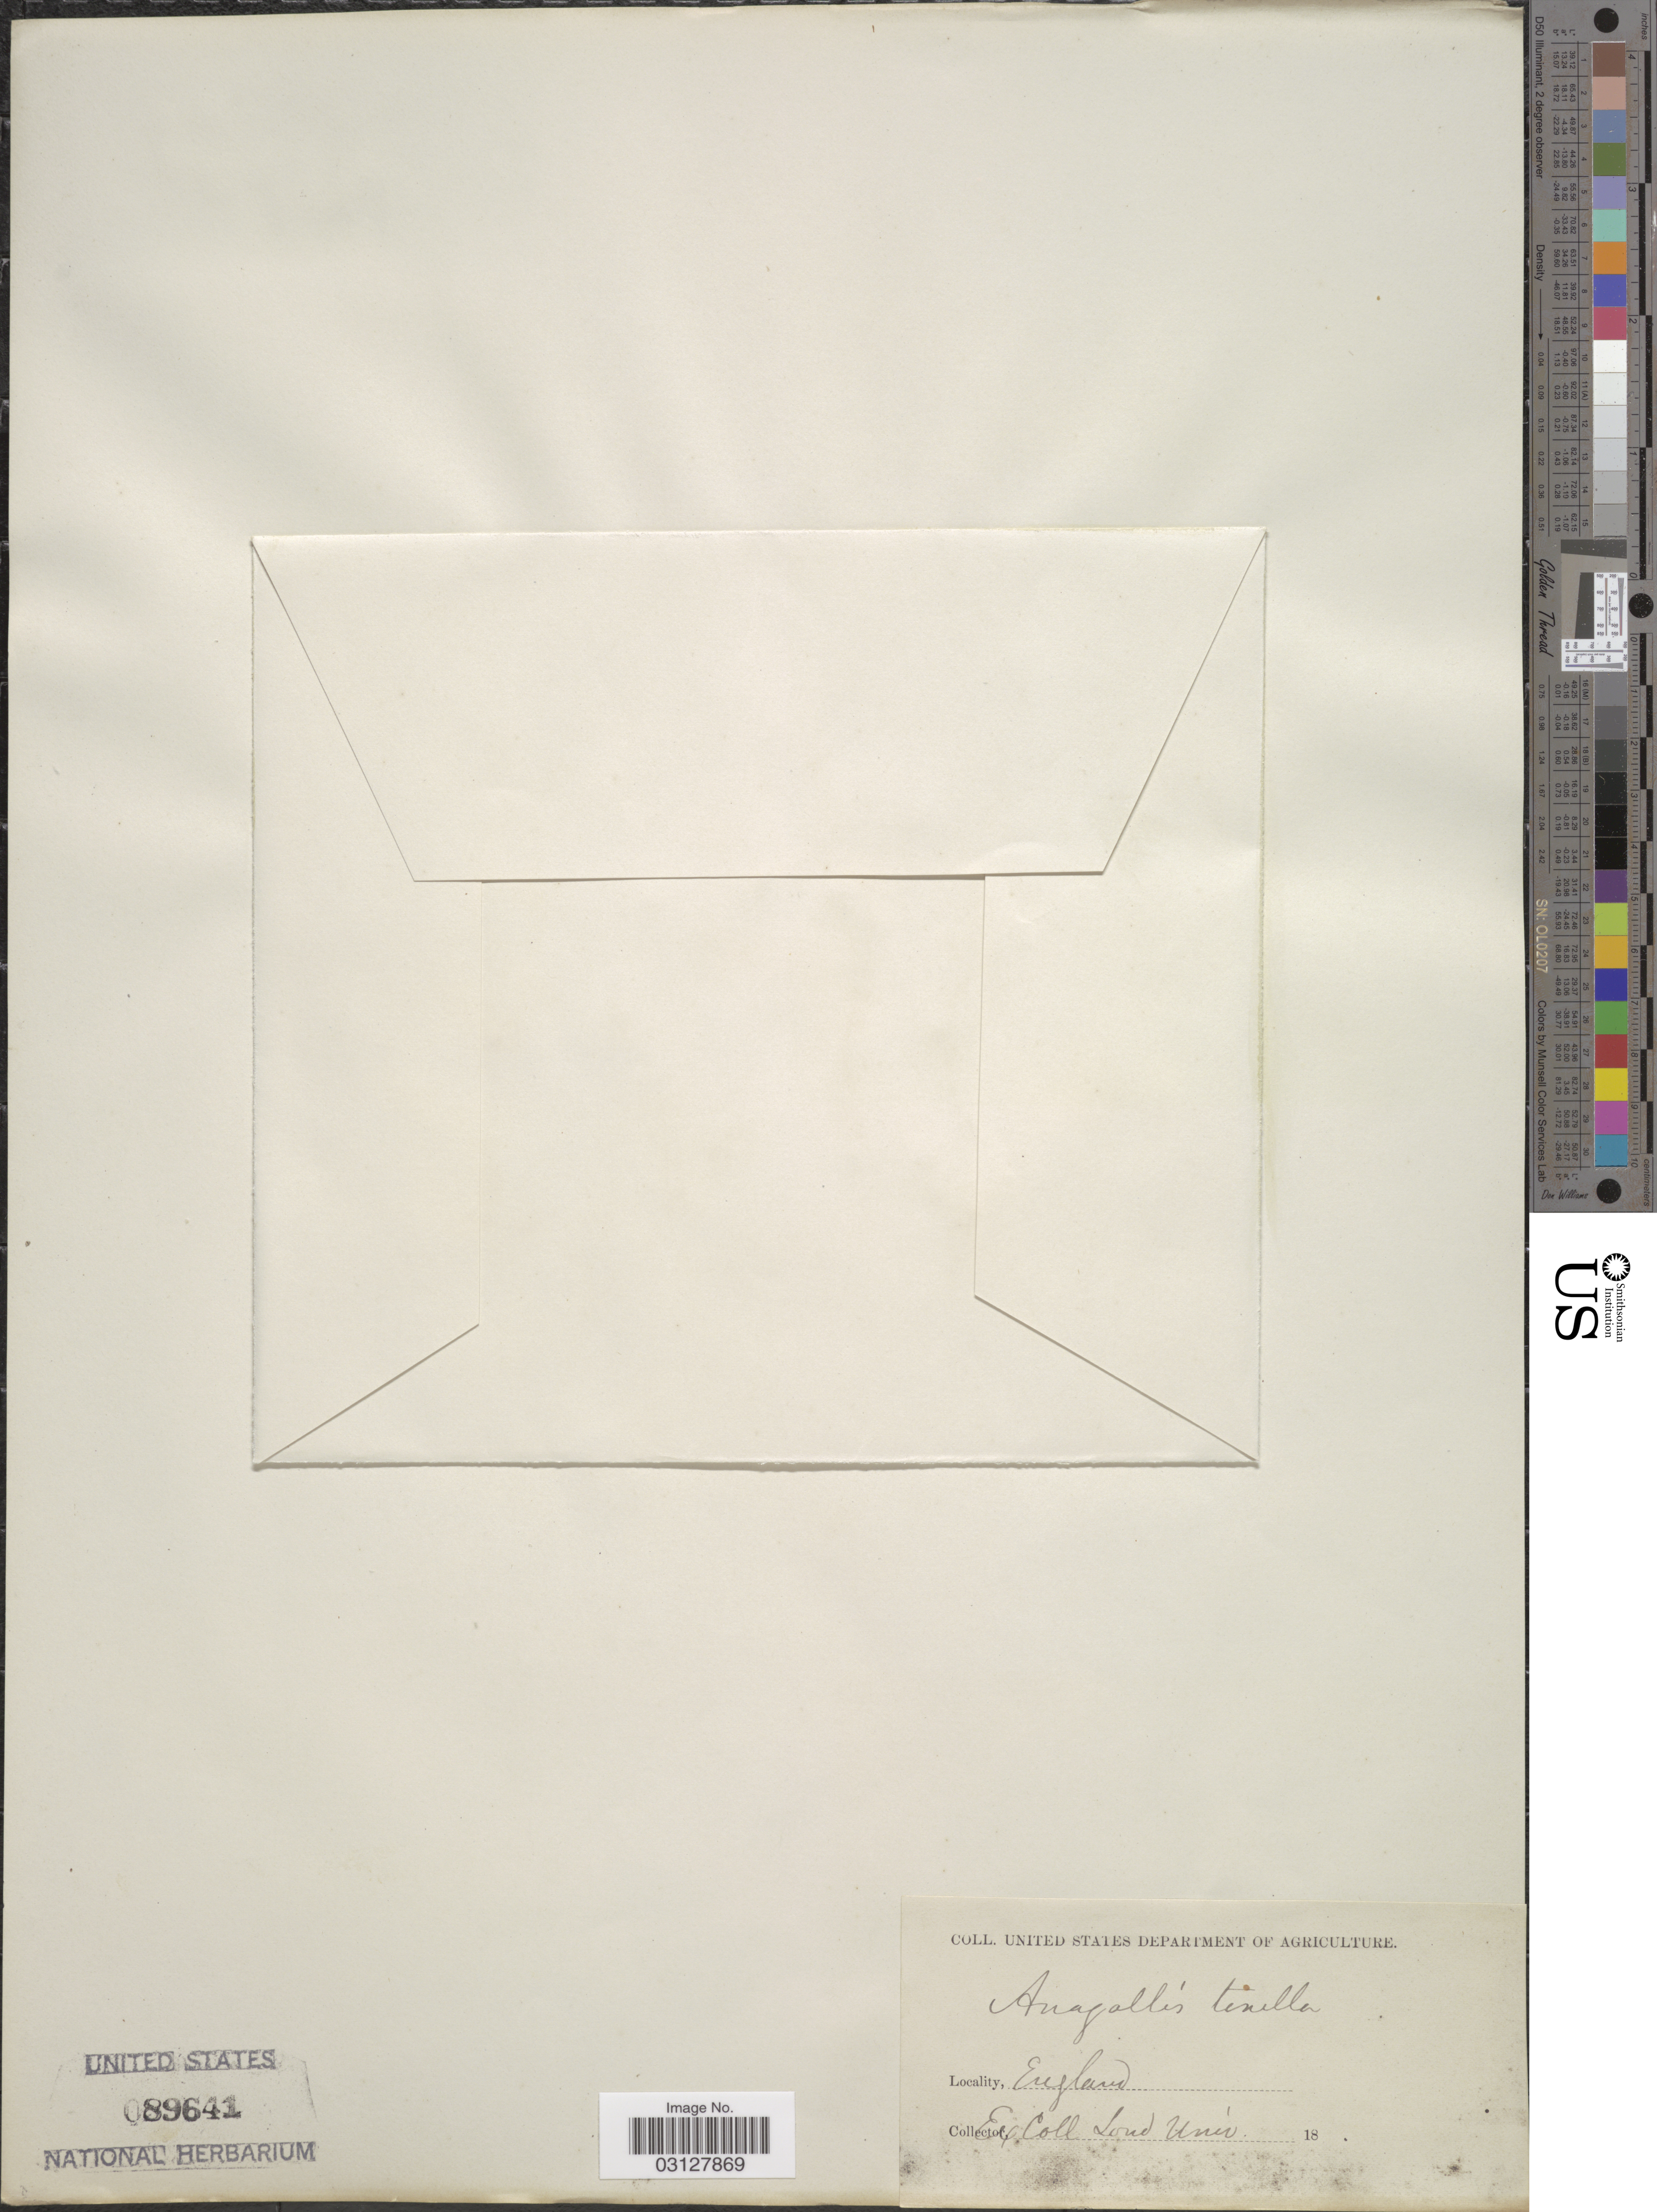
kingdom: Plantae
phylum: Tracheophyta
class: Magnoliopsida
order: Ericales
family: Primulaceae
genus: Anagallis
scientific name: Anagallis tenella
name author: (L.) L.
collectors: Lond. Univ.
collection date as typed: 18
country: United Kingdom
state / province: England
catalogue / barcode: US 89641